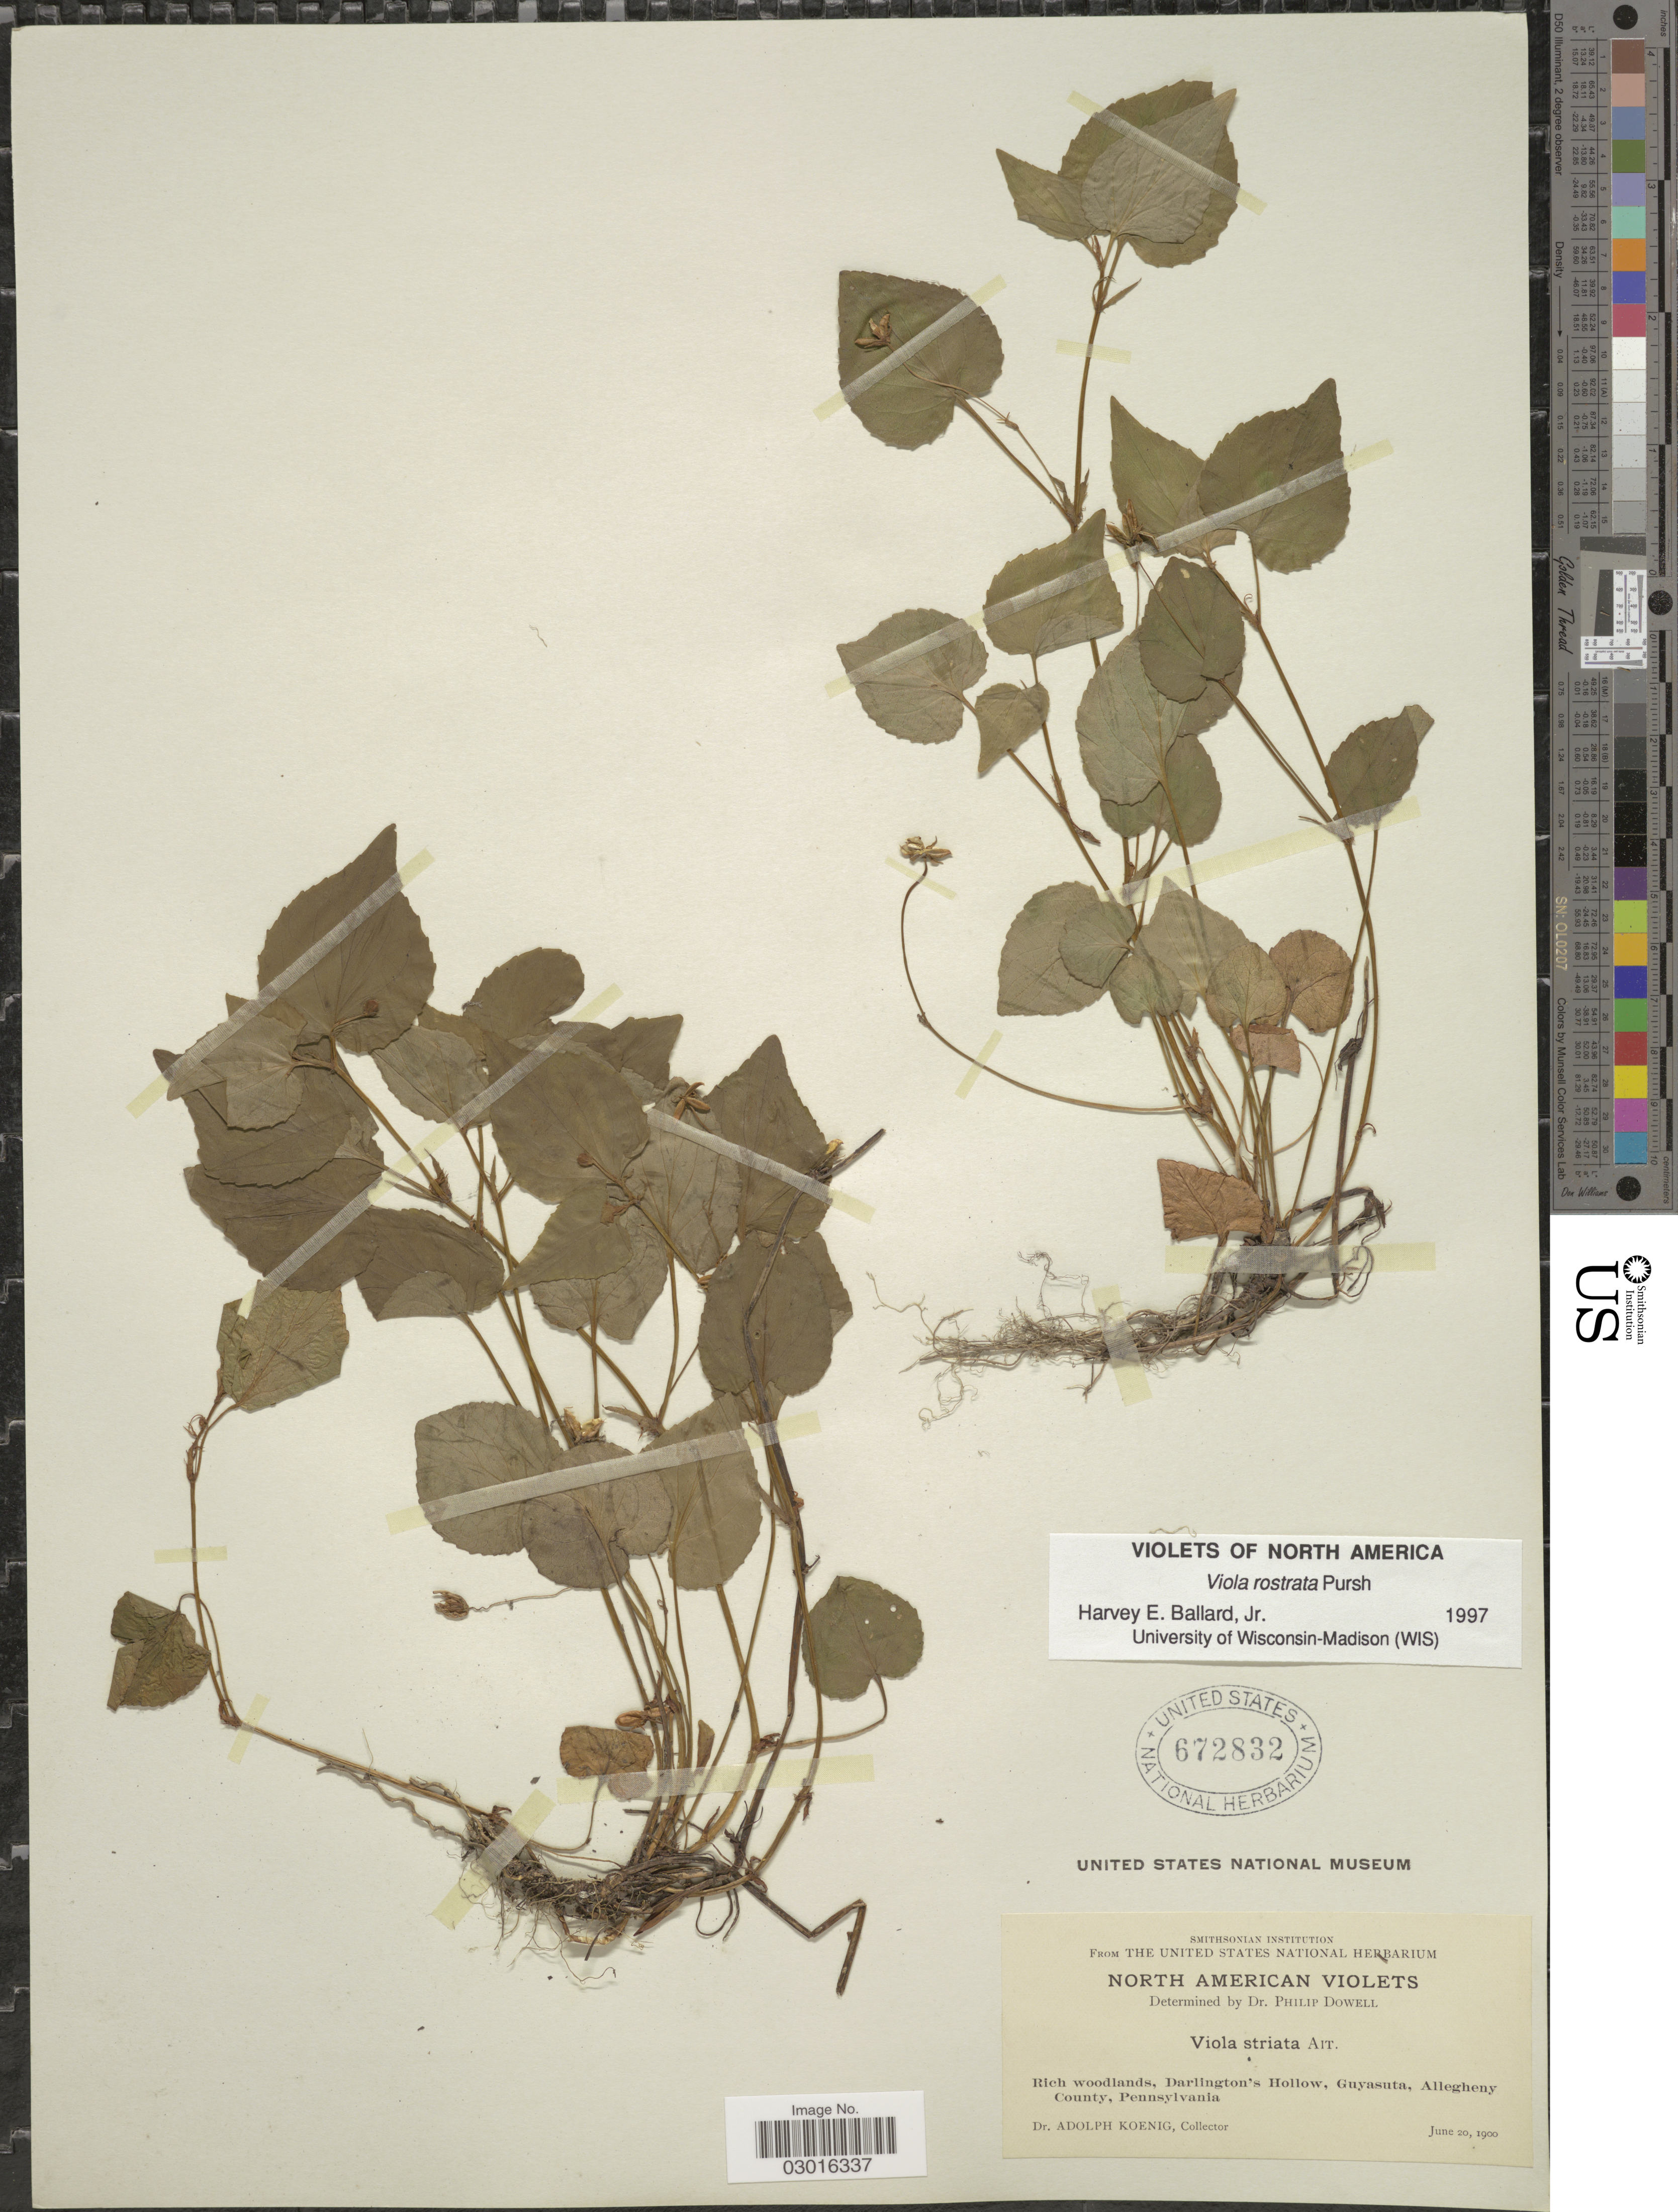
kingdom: Plantae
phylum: Tracheophyta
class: Magnoliopsida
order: Malpighiales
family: Violaceae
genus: Viola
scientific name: Viola rostrata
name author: Pursh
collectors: A. Koenig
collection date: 1900-06-20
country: United States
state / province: Pennsylvania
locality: Rich woodlands, Darlington's Hollow, Guyasuta, Allegheny County.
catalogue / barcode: US 672832